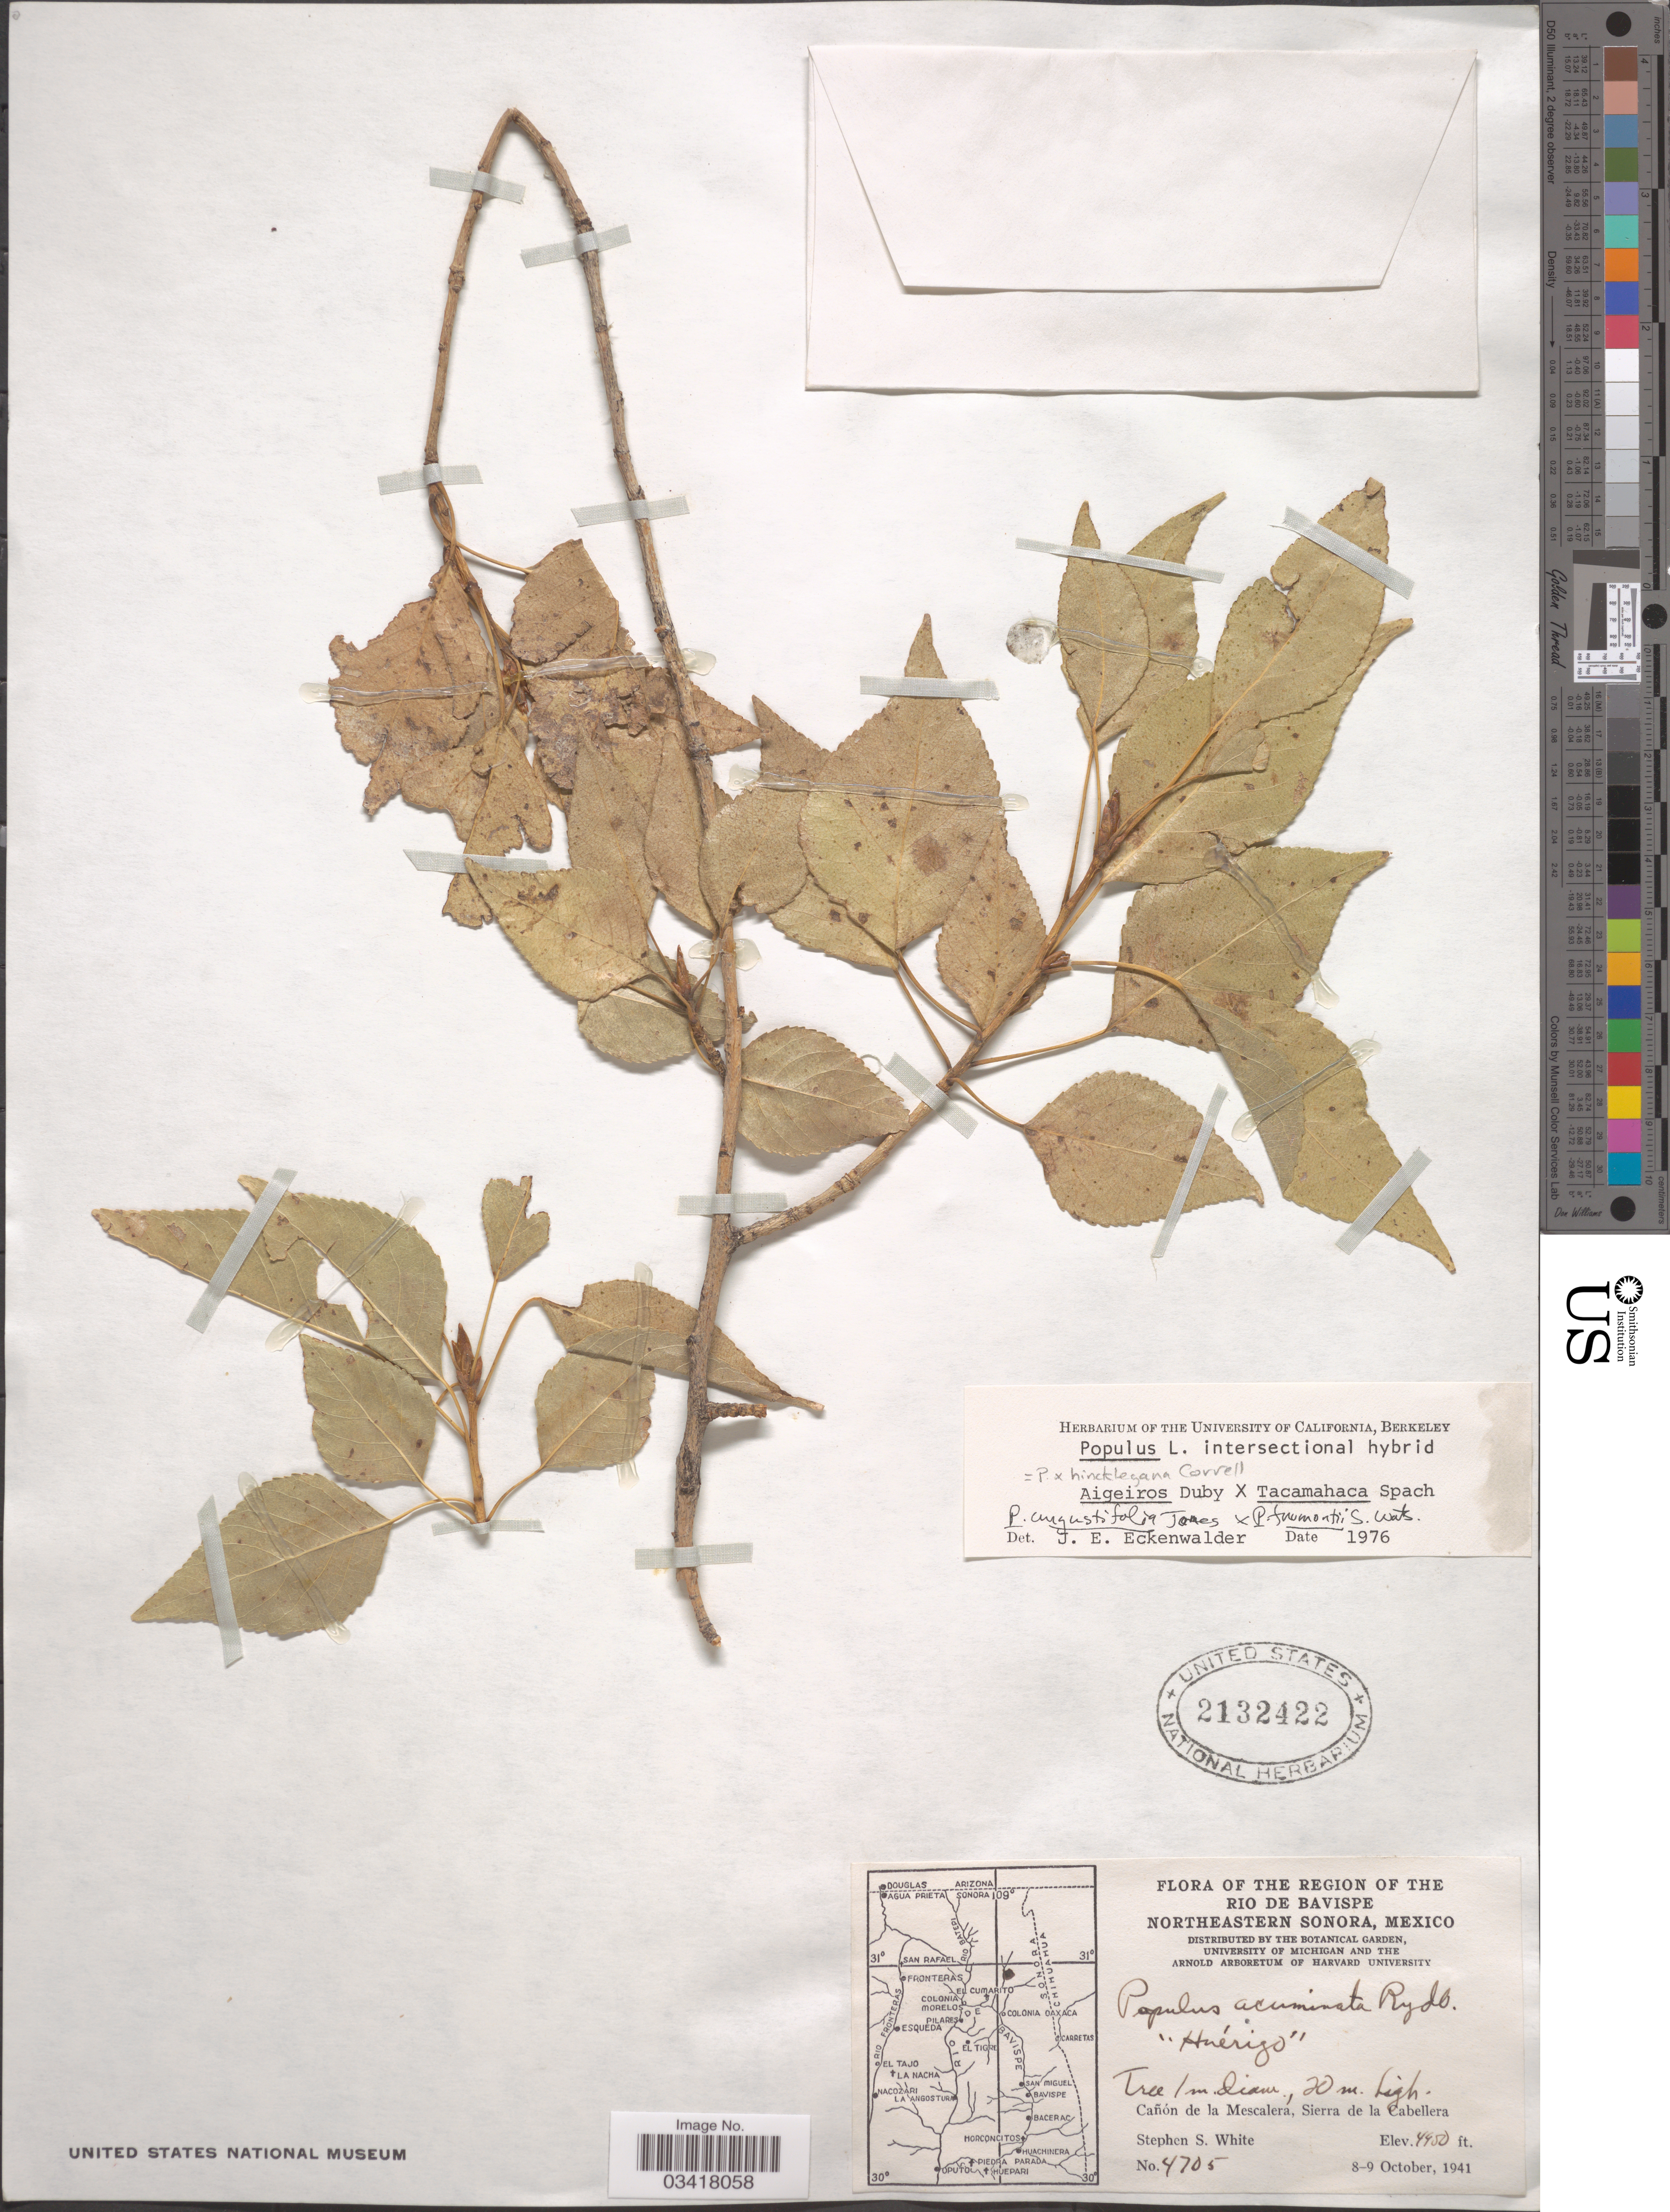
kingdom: Plantae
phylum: Tracheophyta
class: Magnoliopsida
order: Malpighiales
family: Salicaceae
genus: Populus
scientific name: Populus angustifolia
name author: E. James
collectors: S. S. White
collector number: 4705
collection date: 1941-10-08/1941-10-09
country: Mexico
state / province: Sonora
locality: Region of the Rio de Bavispe. Northeastern Sonora. Cañon de la Mescalera, Sierra de la Cabellera.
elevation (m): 1356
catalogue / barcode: US 2132422